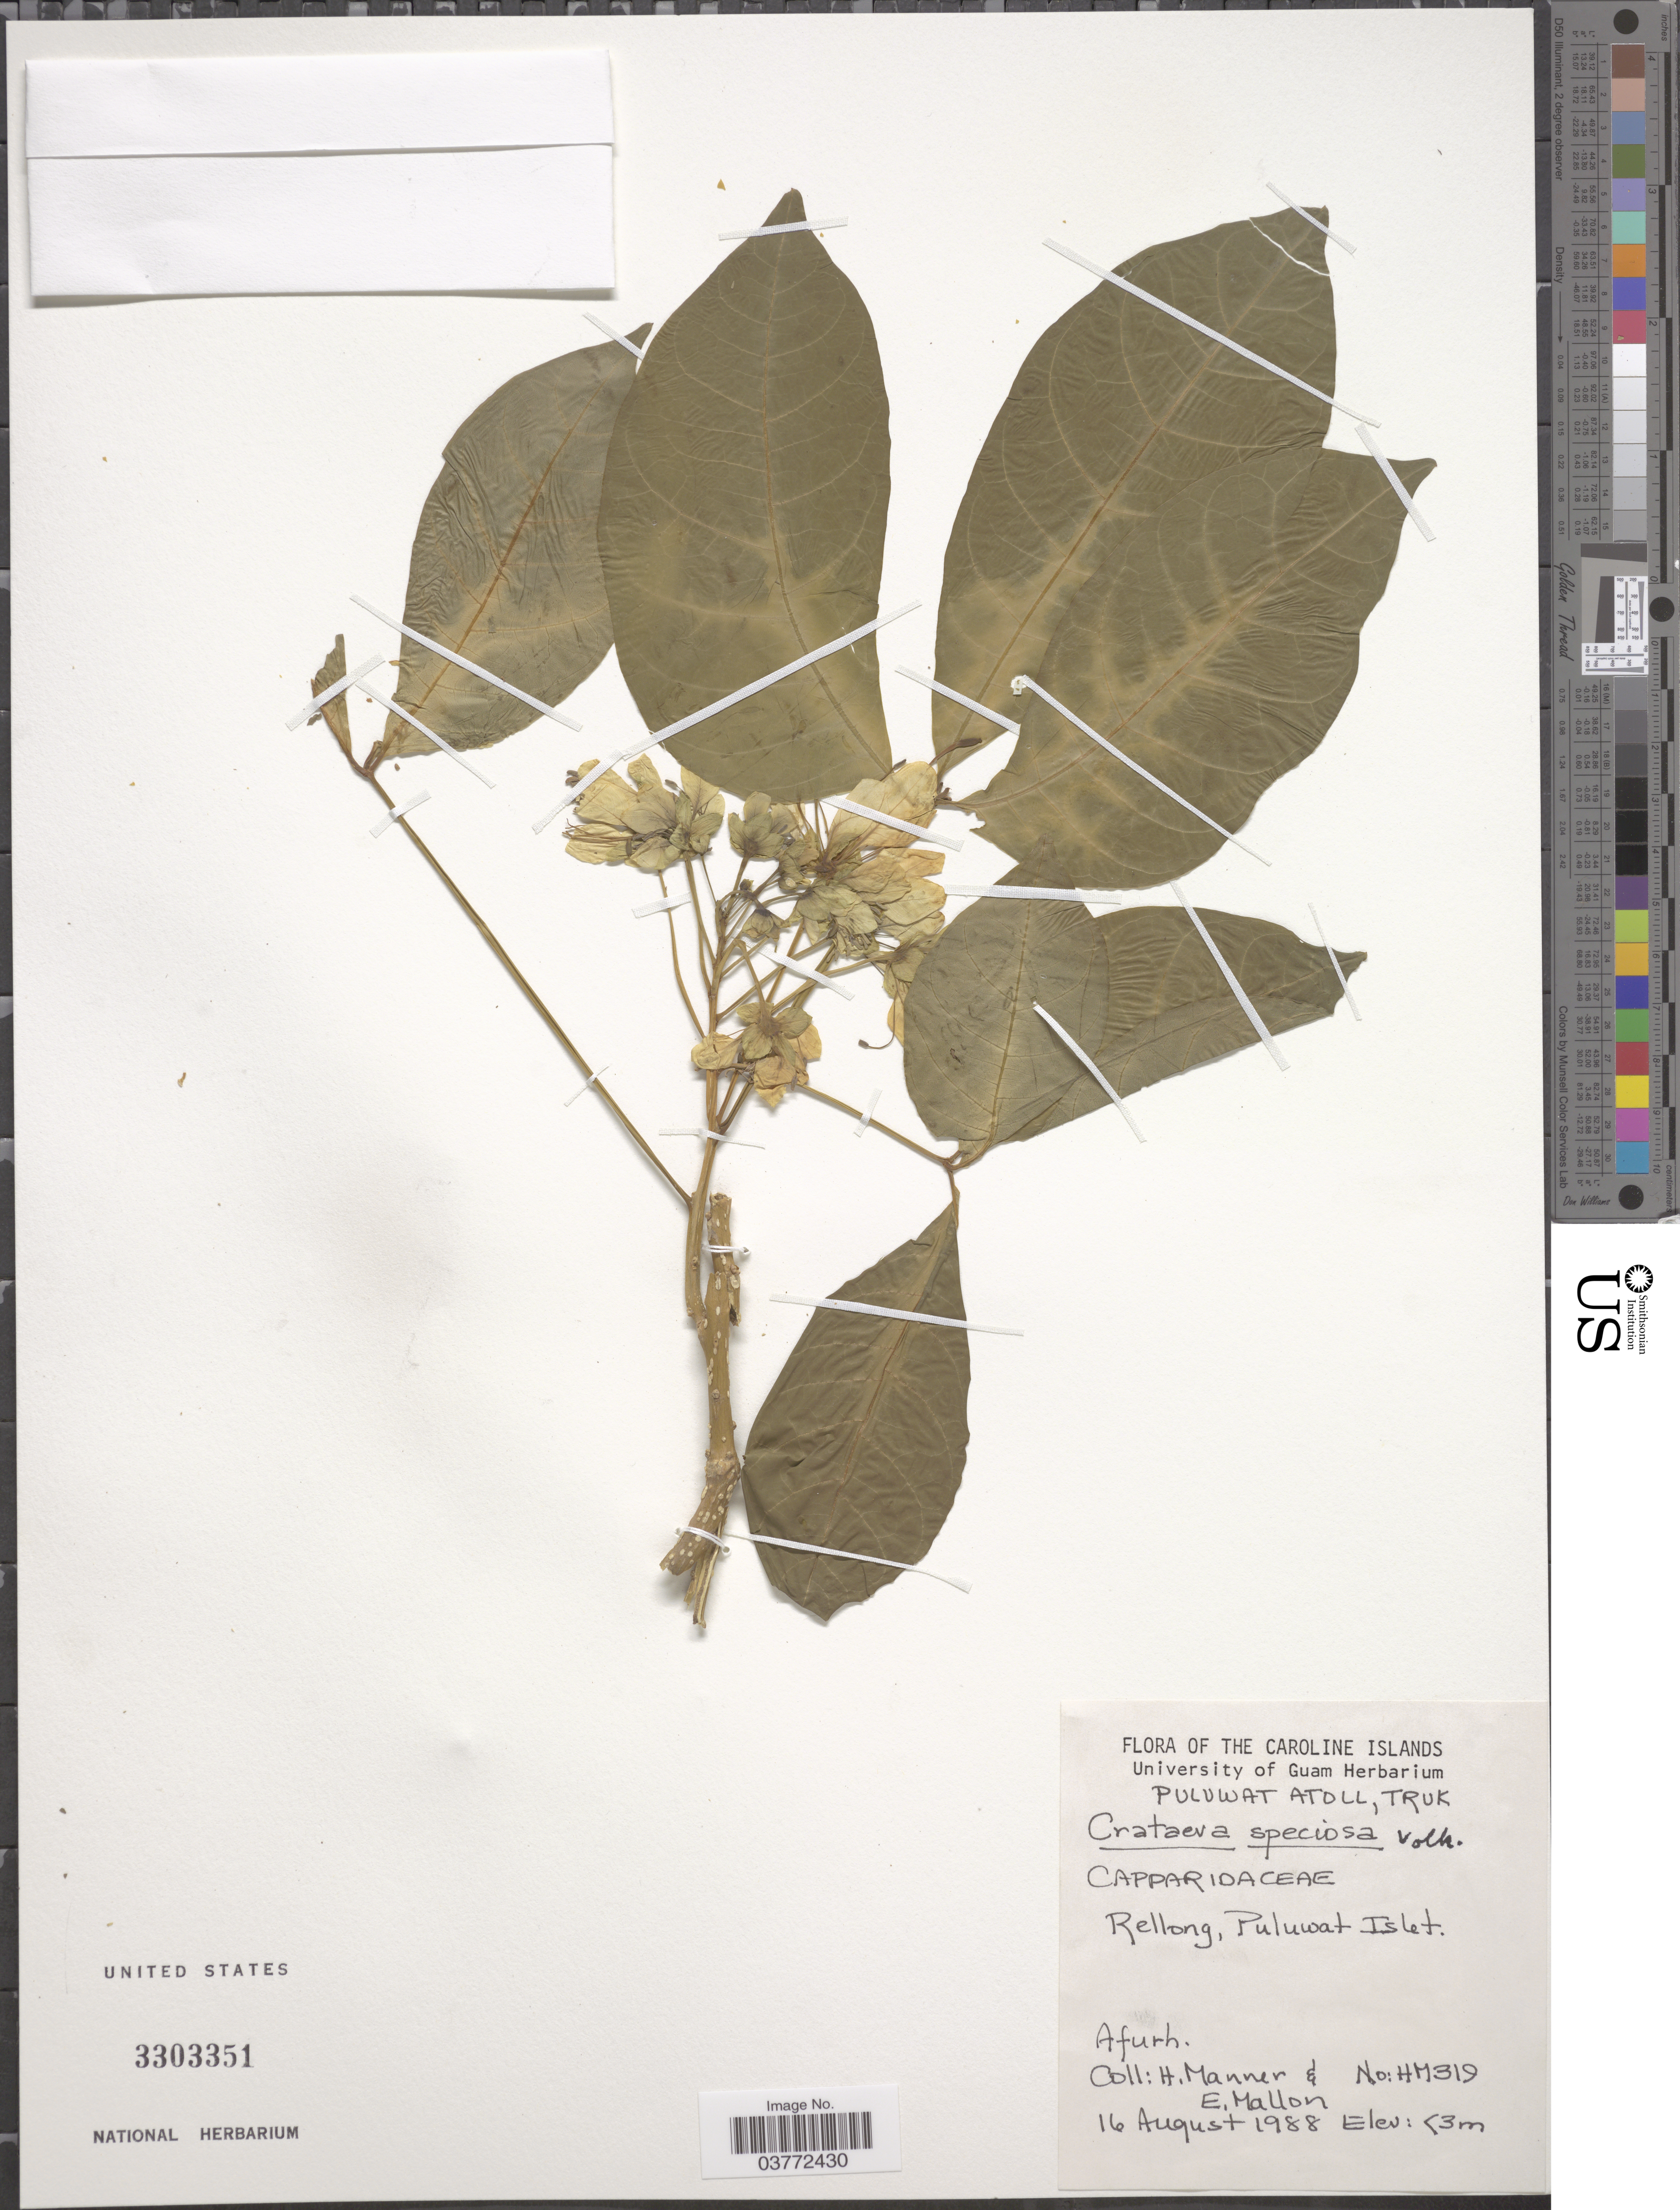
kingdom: Plantae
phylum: Tracheophyta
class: Magnoliopsida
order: Brassicales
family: Capparaceae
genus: Crateva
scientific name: Crateva speciosa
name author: Volkens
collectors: H. Manner & E. Mallon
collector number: HM319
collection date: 1988-08-16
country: Micronesia, Federated States of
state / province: Truk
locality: The Caroline Islands. Puluwat Atoll, Truk. Rellong, Puluwat Islet.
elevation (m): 3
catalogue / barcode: US 3303351